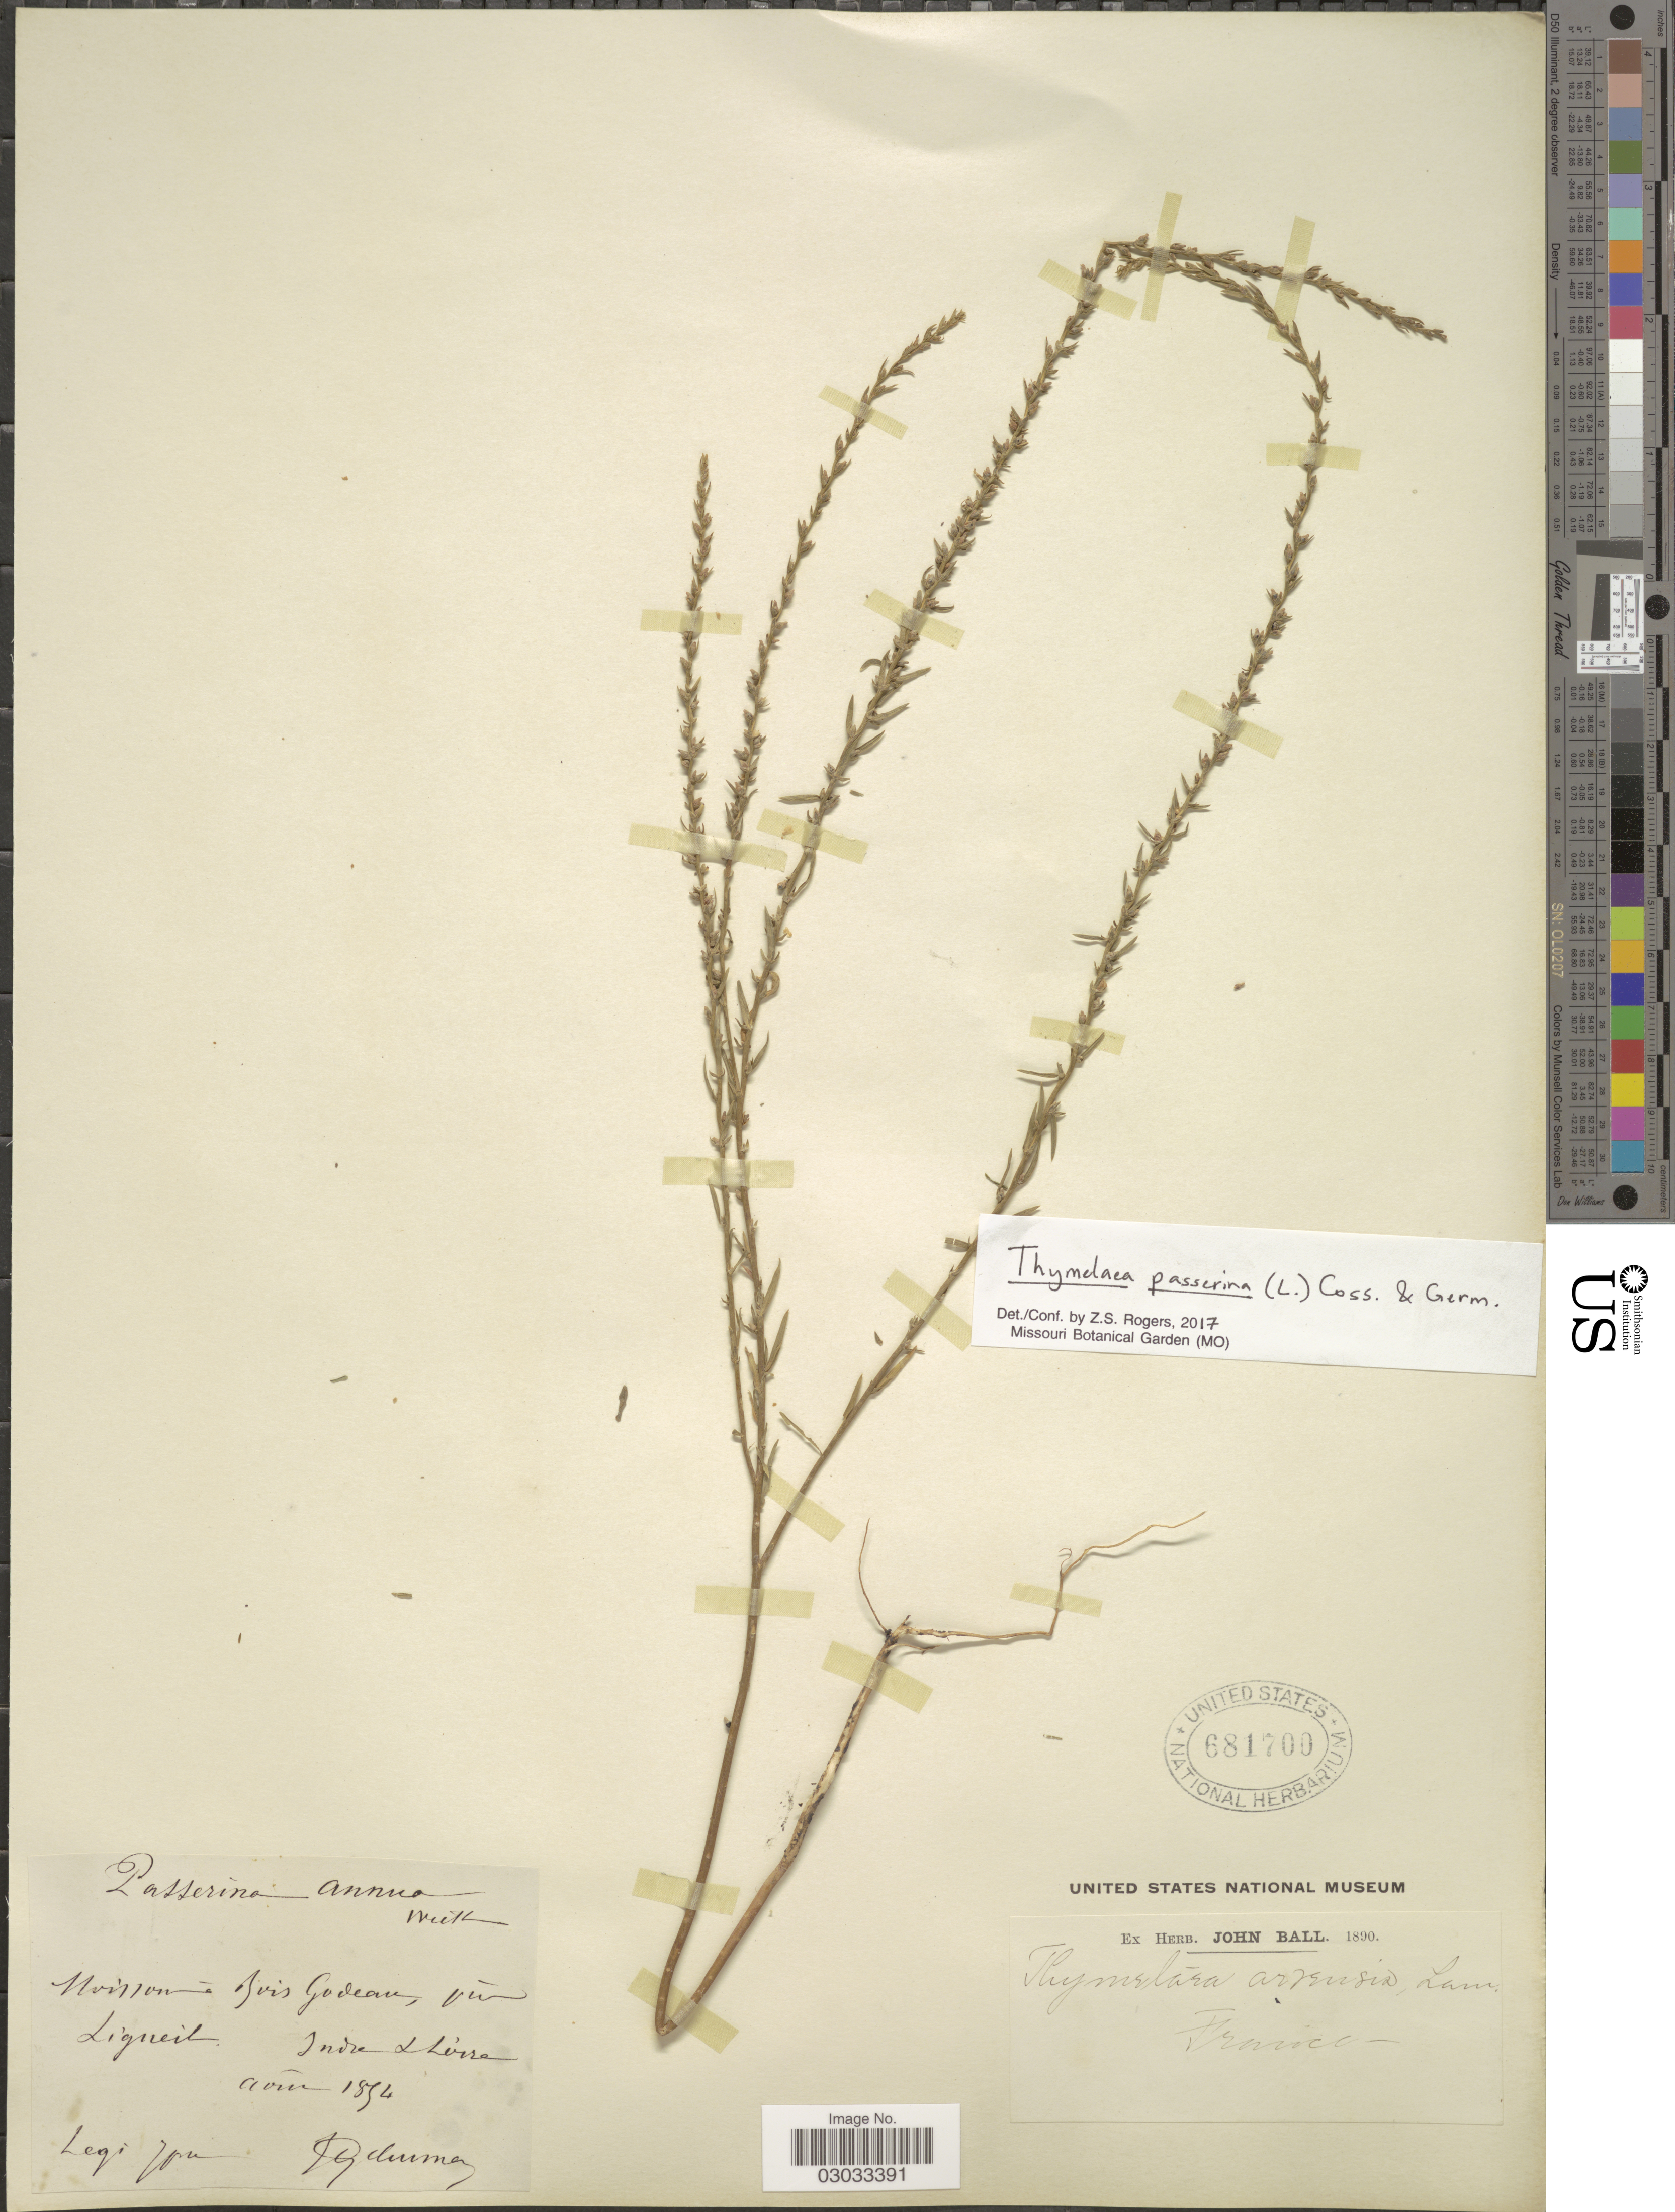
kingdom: Plantae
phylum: Tracheophyta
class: Magnoliopsida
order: Malvales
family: Thymelaeaceae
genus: Thymelaea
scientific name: Thymelaea passerina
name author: (L.) Coss. & Germ.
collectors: J. Ball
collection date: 1854-08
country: France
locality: Noisson Bois Godeau, prés Liguet, Indre & Loire.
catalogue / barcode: US 681700